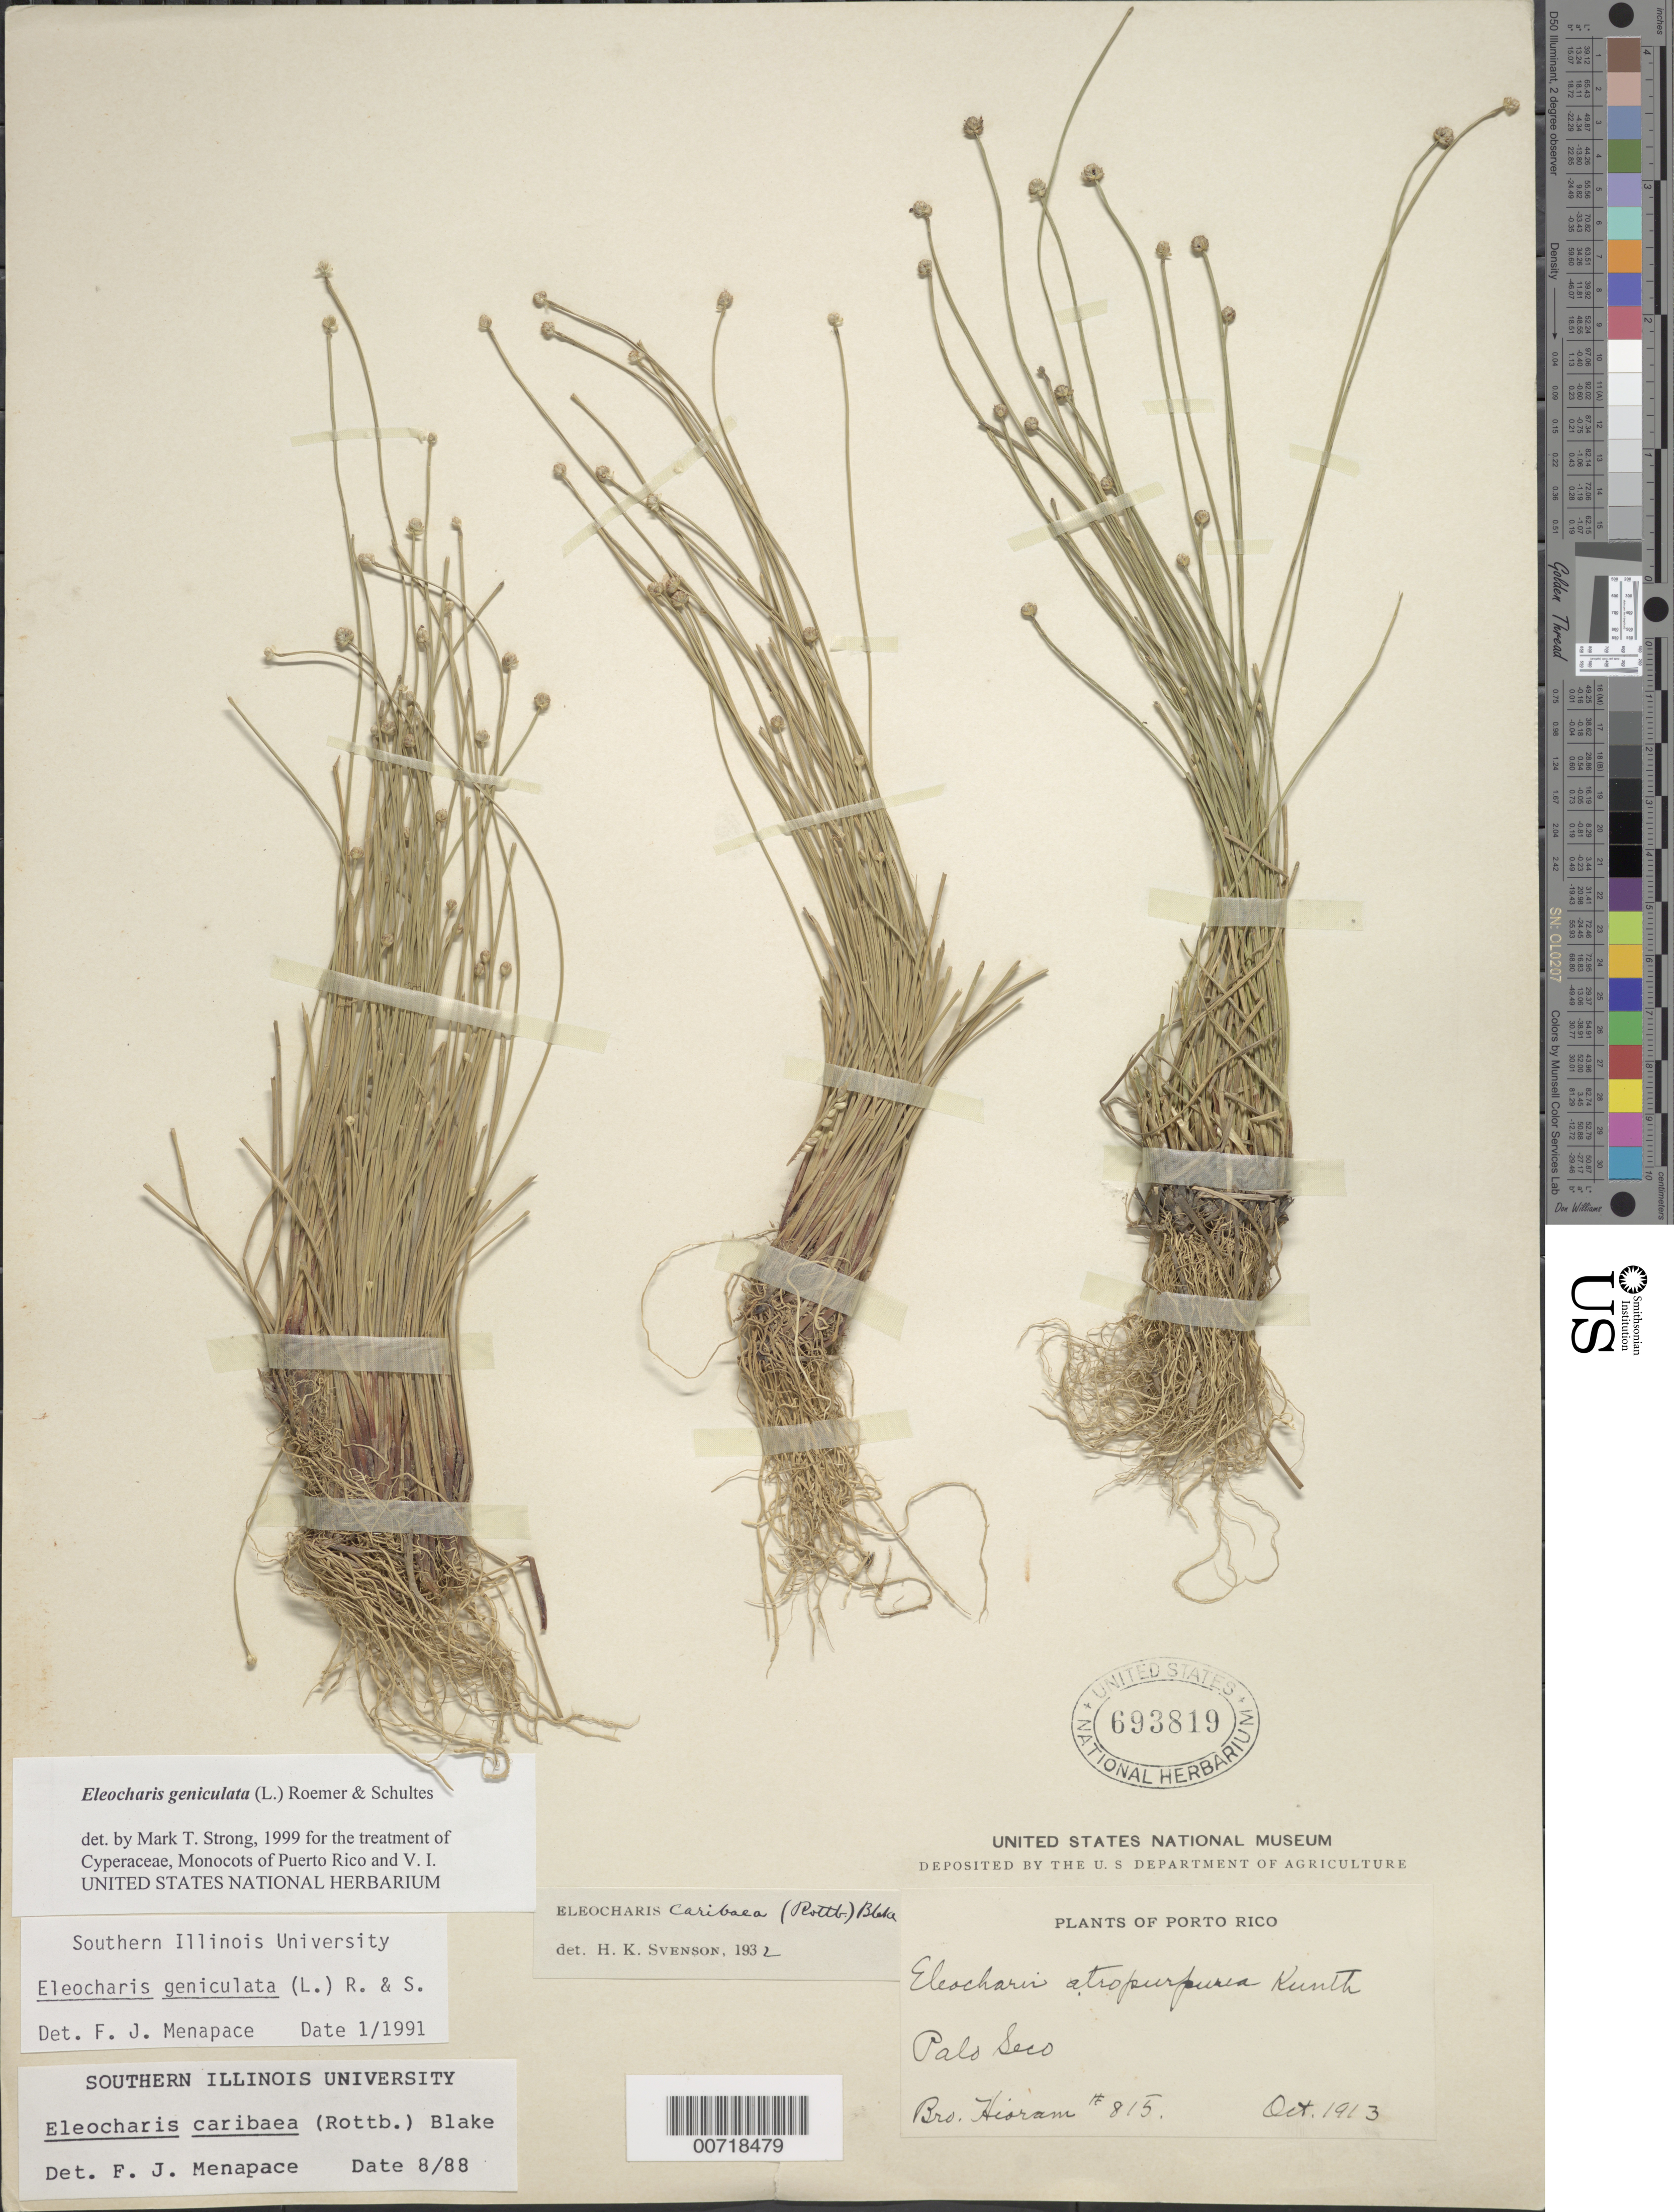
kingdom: Plantae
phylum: Tracheophyta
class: Liliopsida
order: Poales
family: Cyperaceae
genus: Eleocharis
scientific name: Eleocharis geniculata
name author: (L.) Roem. & Schult.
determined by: Strong, M. T., (US), Smithsonian Institution - National Museum of Natural History (UNITED STATES)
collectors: Bro. Hioram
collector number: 815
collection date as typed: Oct 1913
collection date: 1913-10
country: Puerto Rico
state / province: Toa Baja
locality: Palo Seco.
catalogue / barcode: US 693819